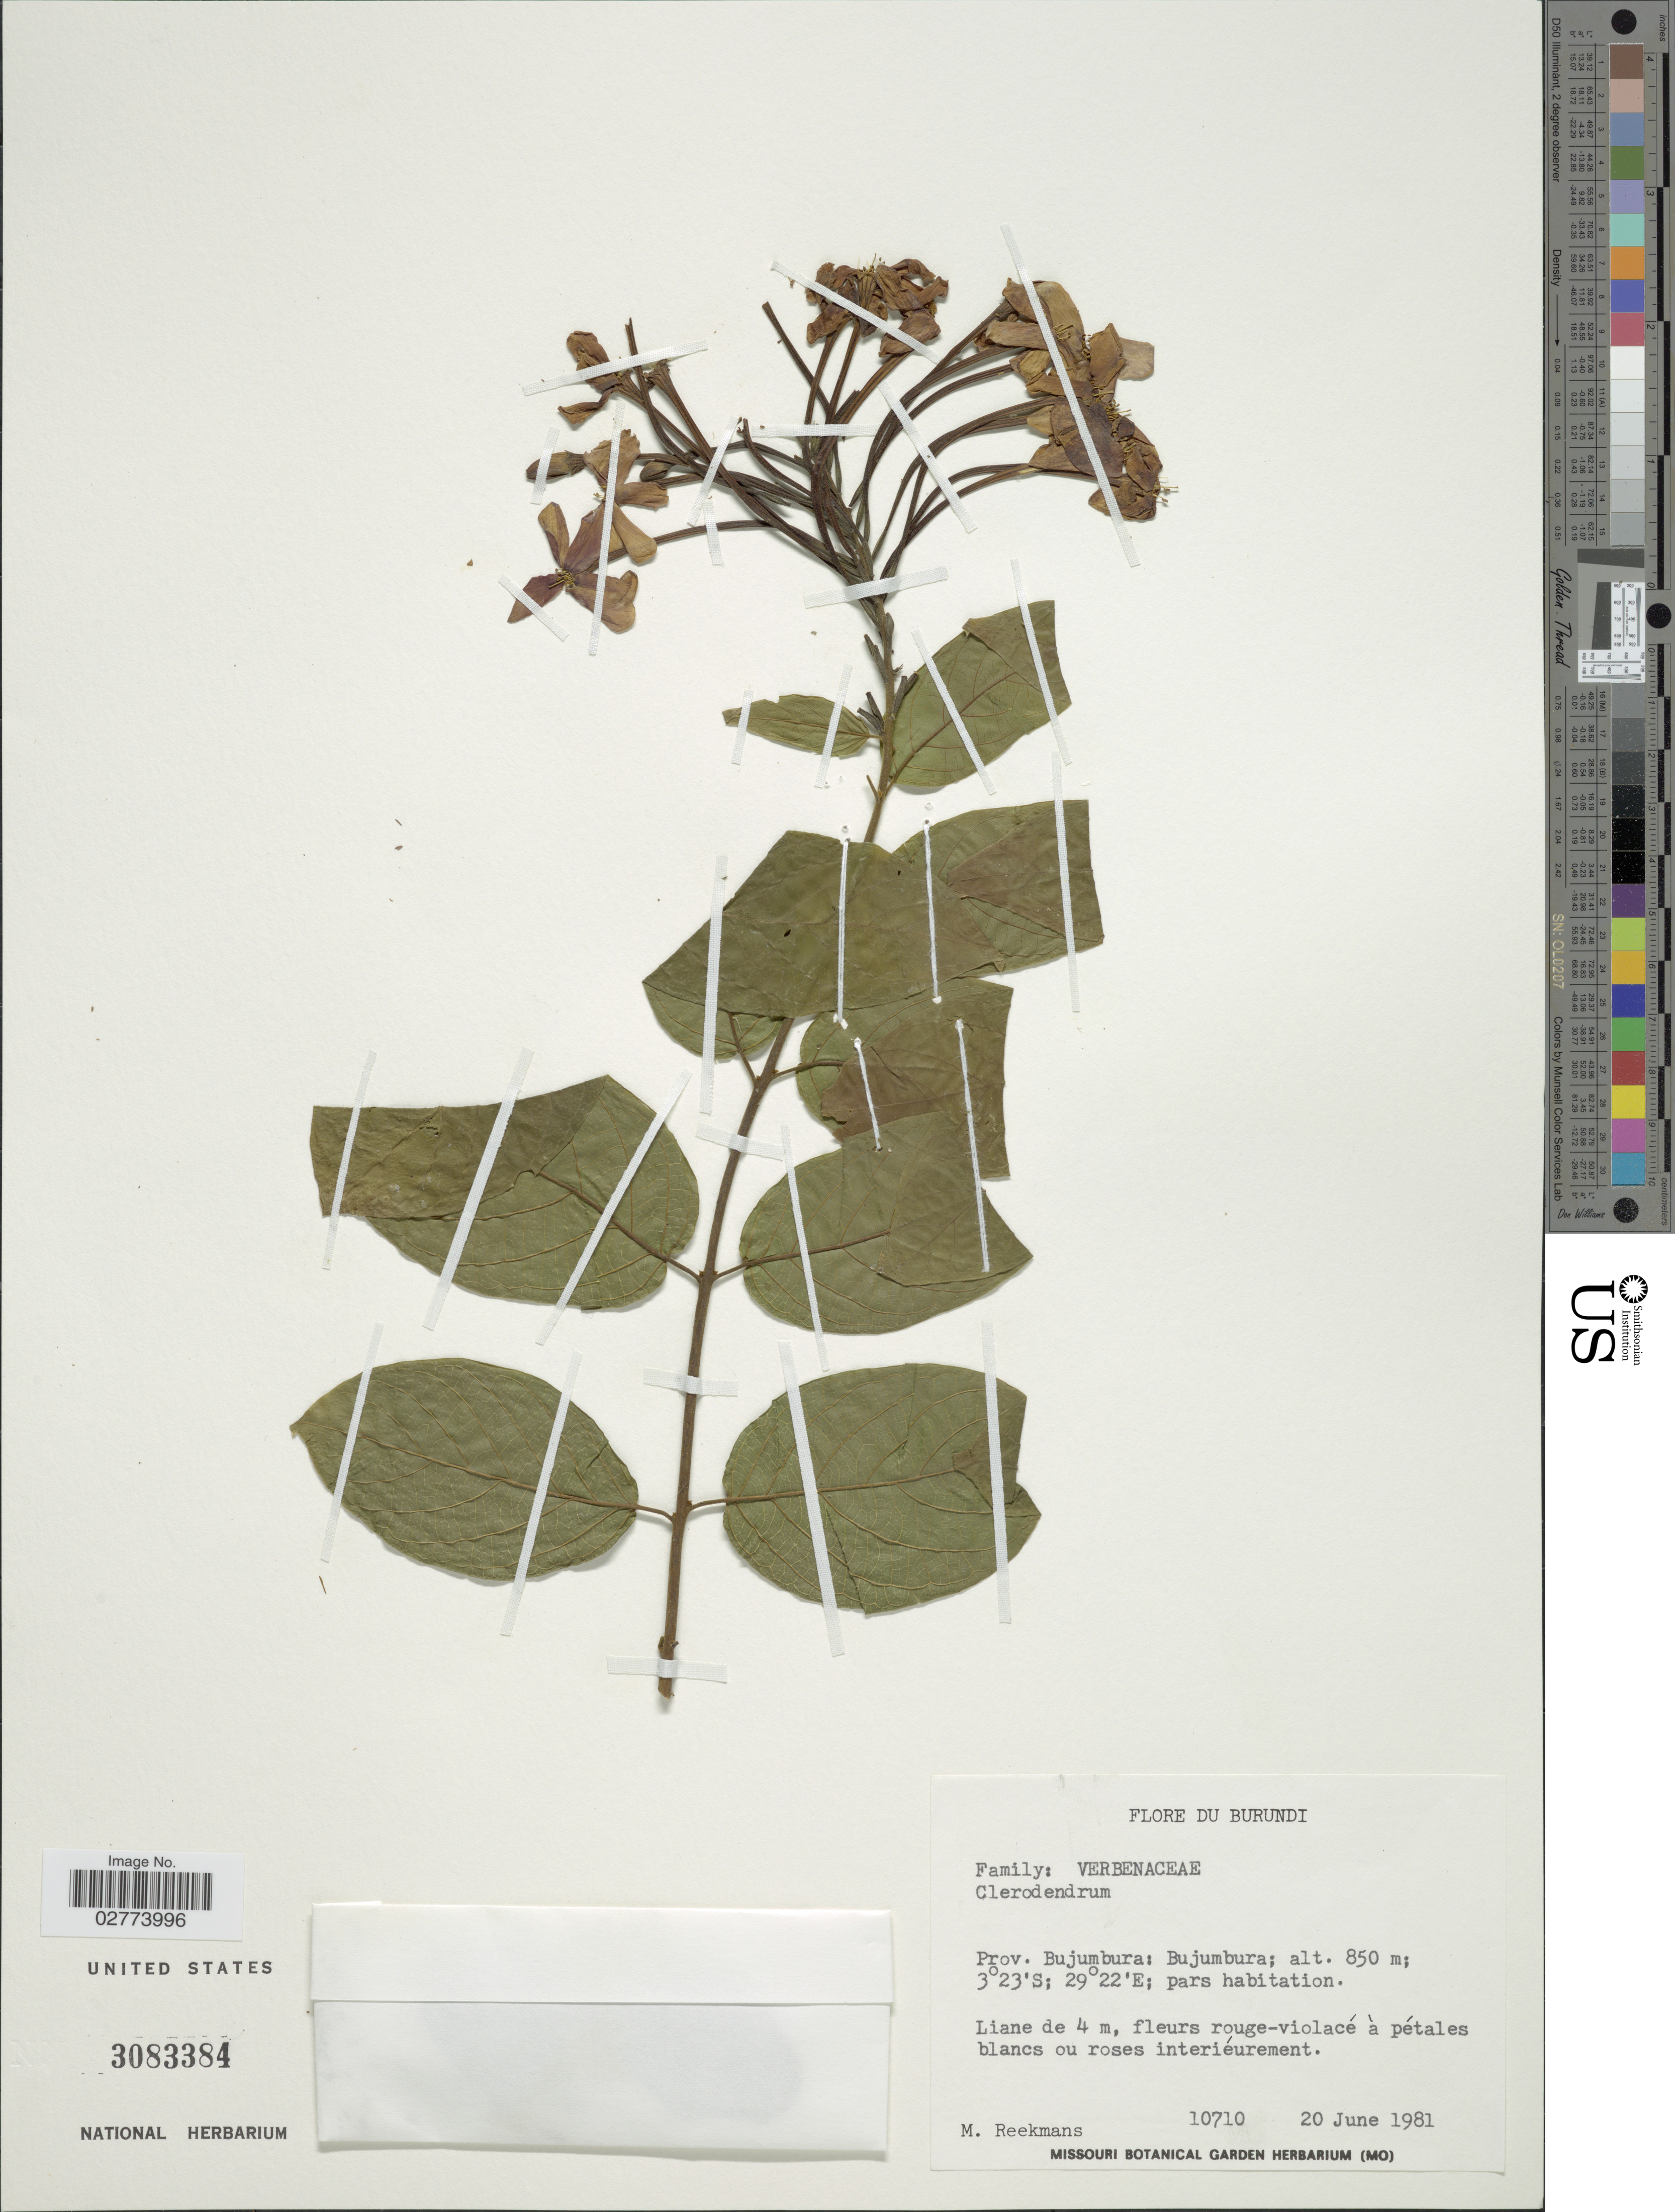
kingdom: Plantae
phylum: Tracheophyta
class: Magnoliopsida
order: Lamiales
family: Lamiaceae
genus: Clerodendrum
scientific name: Clerodendrum sp.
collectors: M. Reekmans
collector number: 10710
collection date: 1981-06-20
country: Burundi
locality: Prov. Bujumbura: Bujumbura.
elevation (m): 850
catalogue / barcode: US 3083384